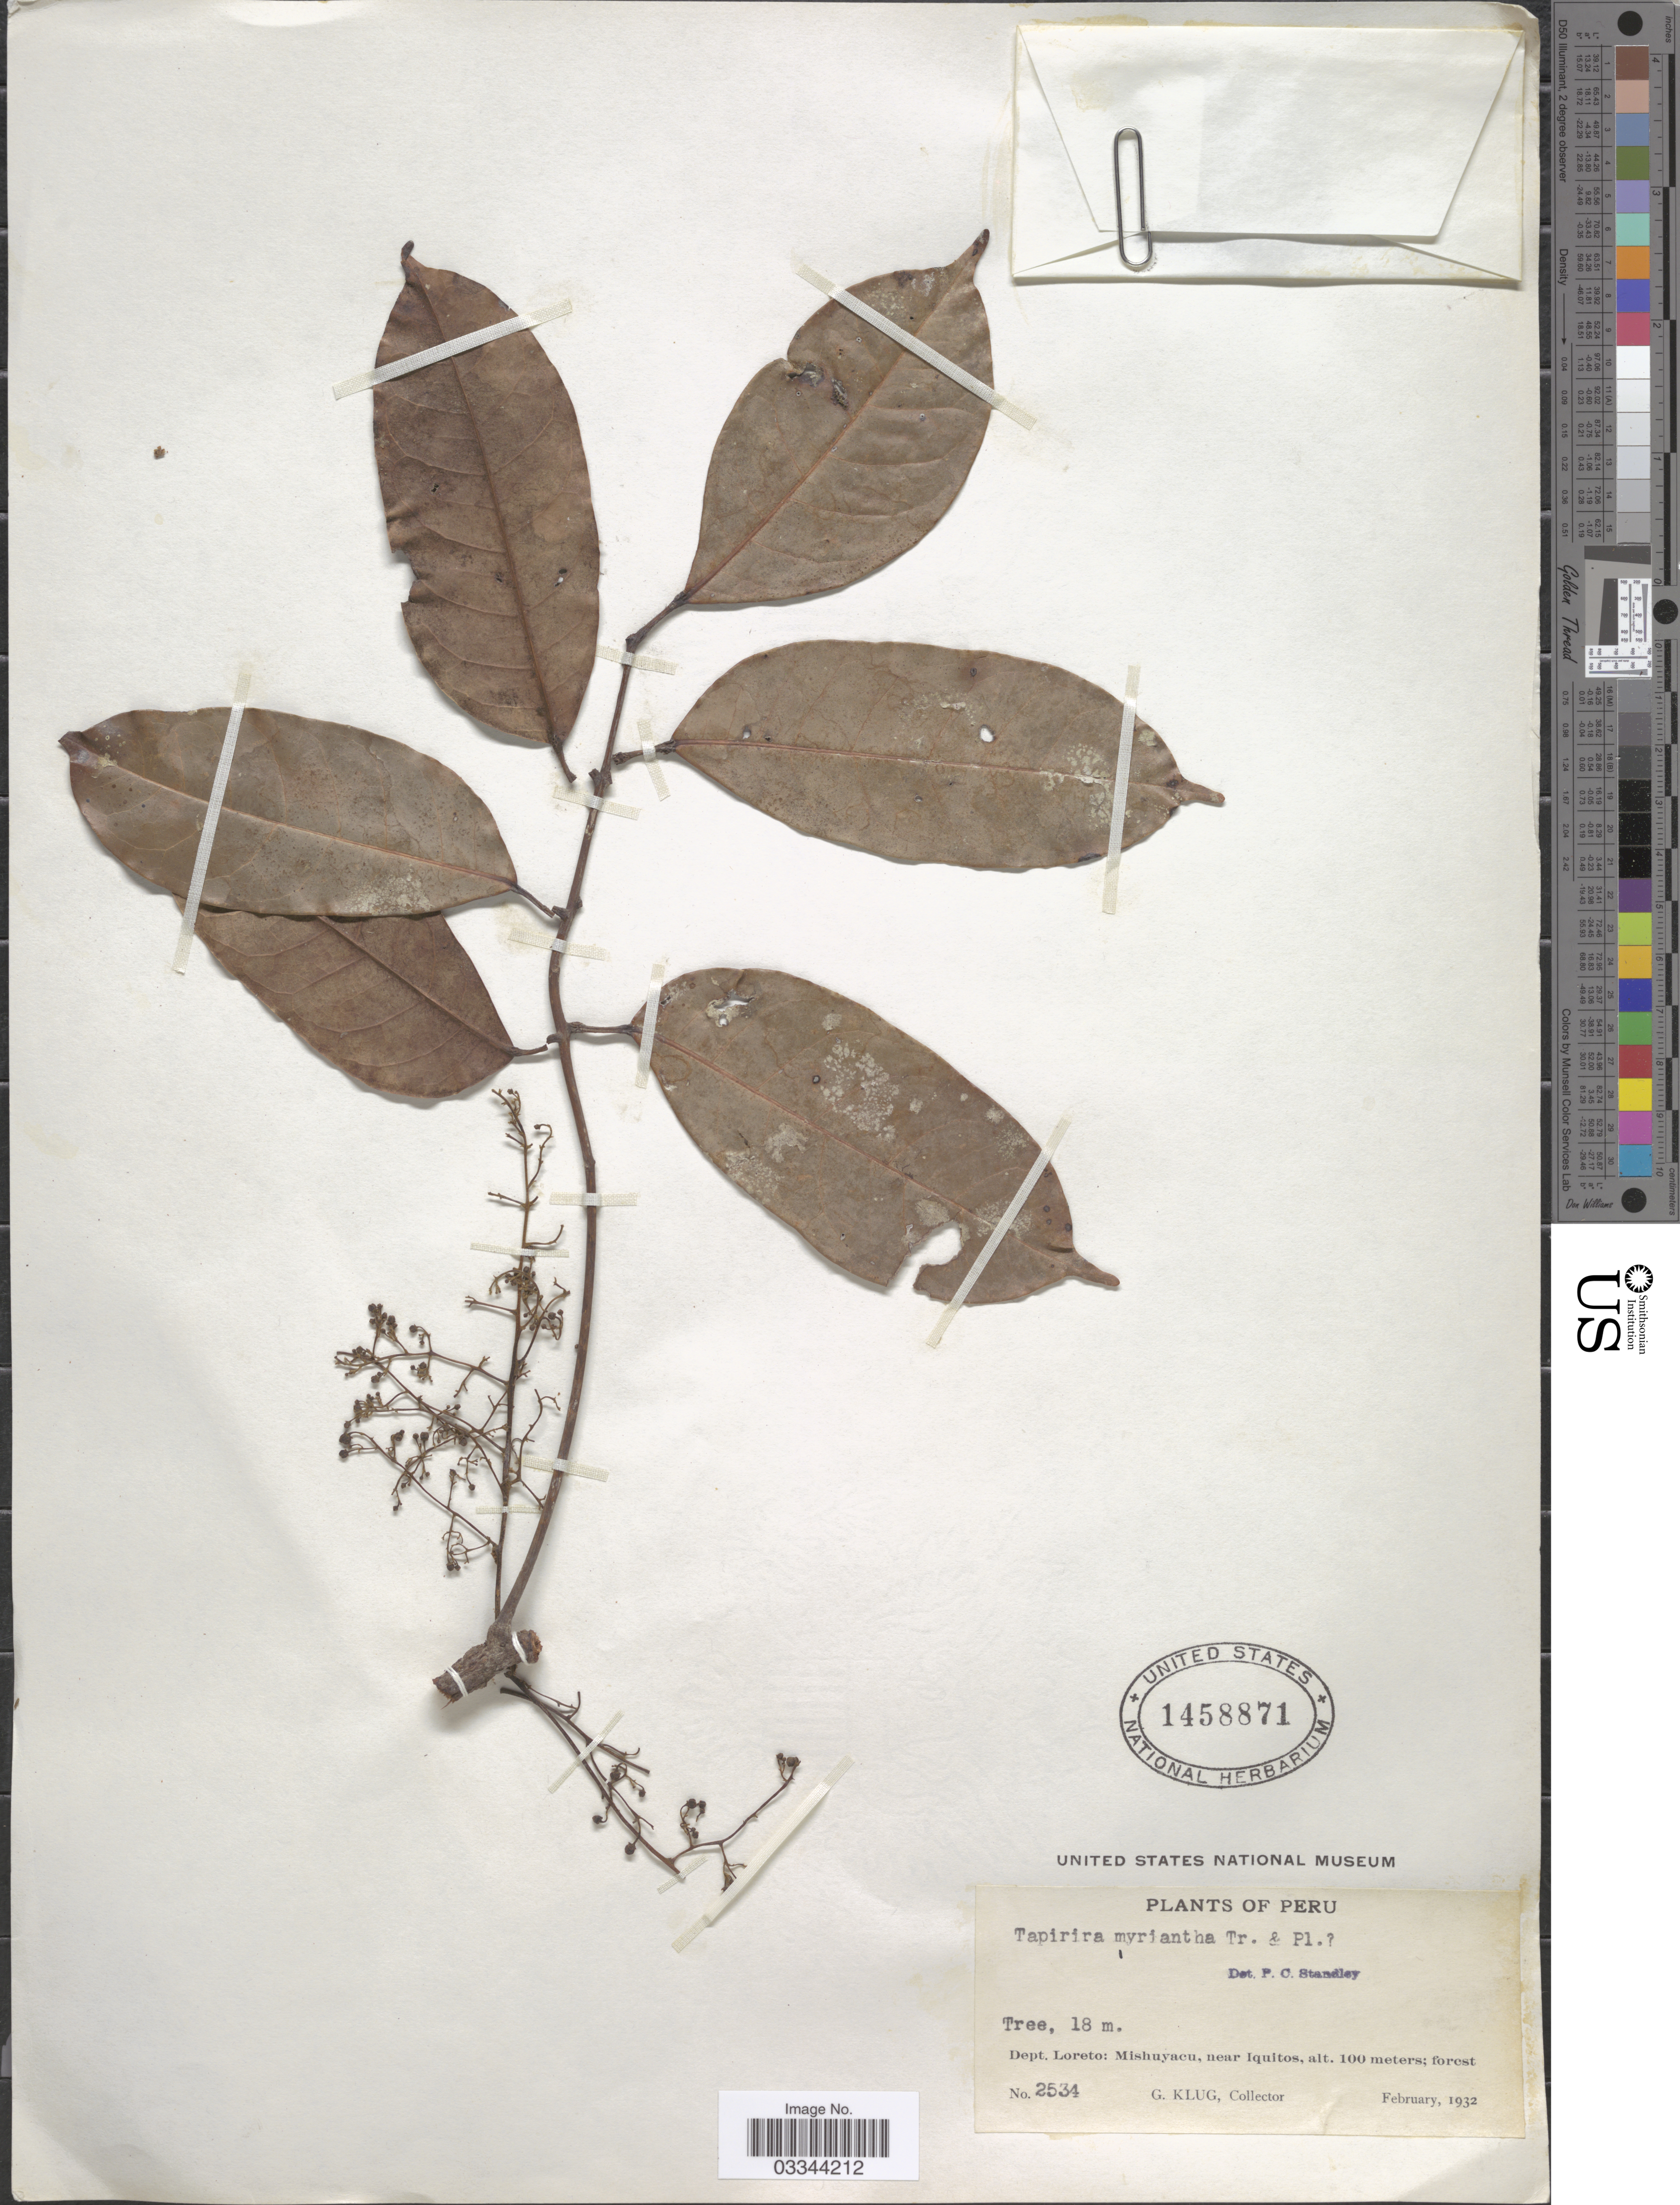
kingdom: Plantae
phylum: Tracheophyta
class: Magnoliopsida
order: Sapindales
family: Burseraceae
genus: Dacryodes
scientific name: Dacryodes sp.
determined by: Mitchell, John D.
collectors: G. Klug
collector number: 2534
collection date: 1932-02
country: Peru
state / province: Loreto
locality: Dept. Loreto: Mishuyacu, near Iquitos.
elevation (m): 100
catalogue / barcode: US 1458871